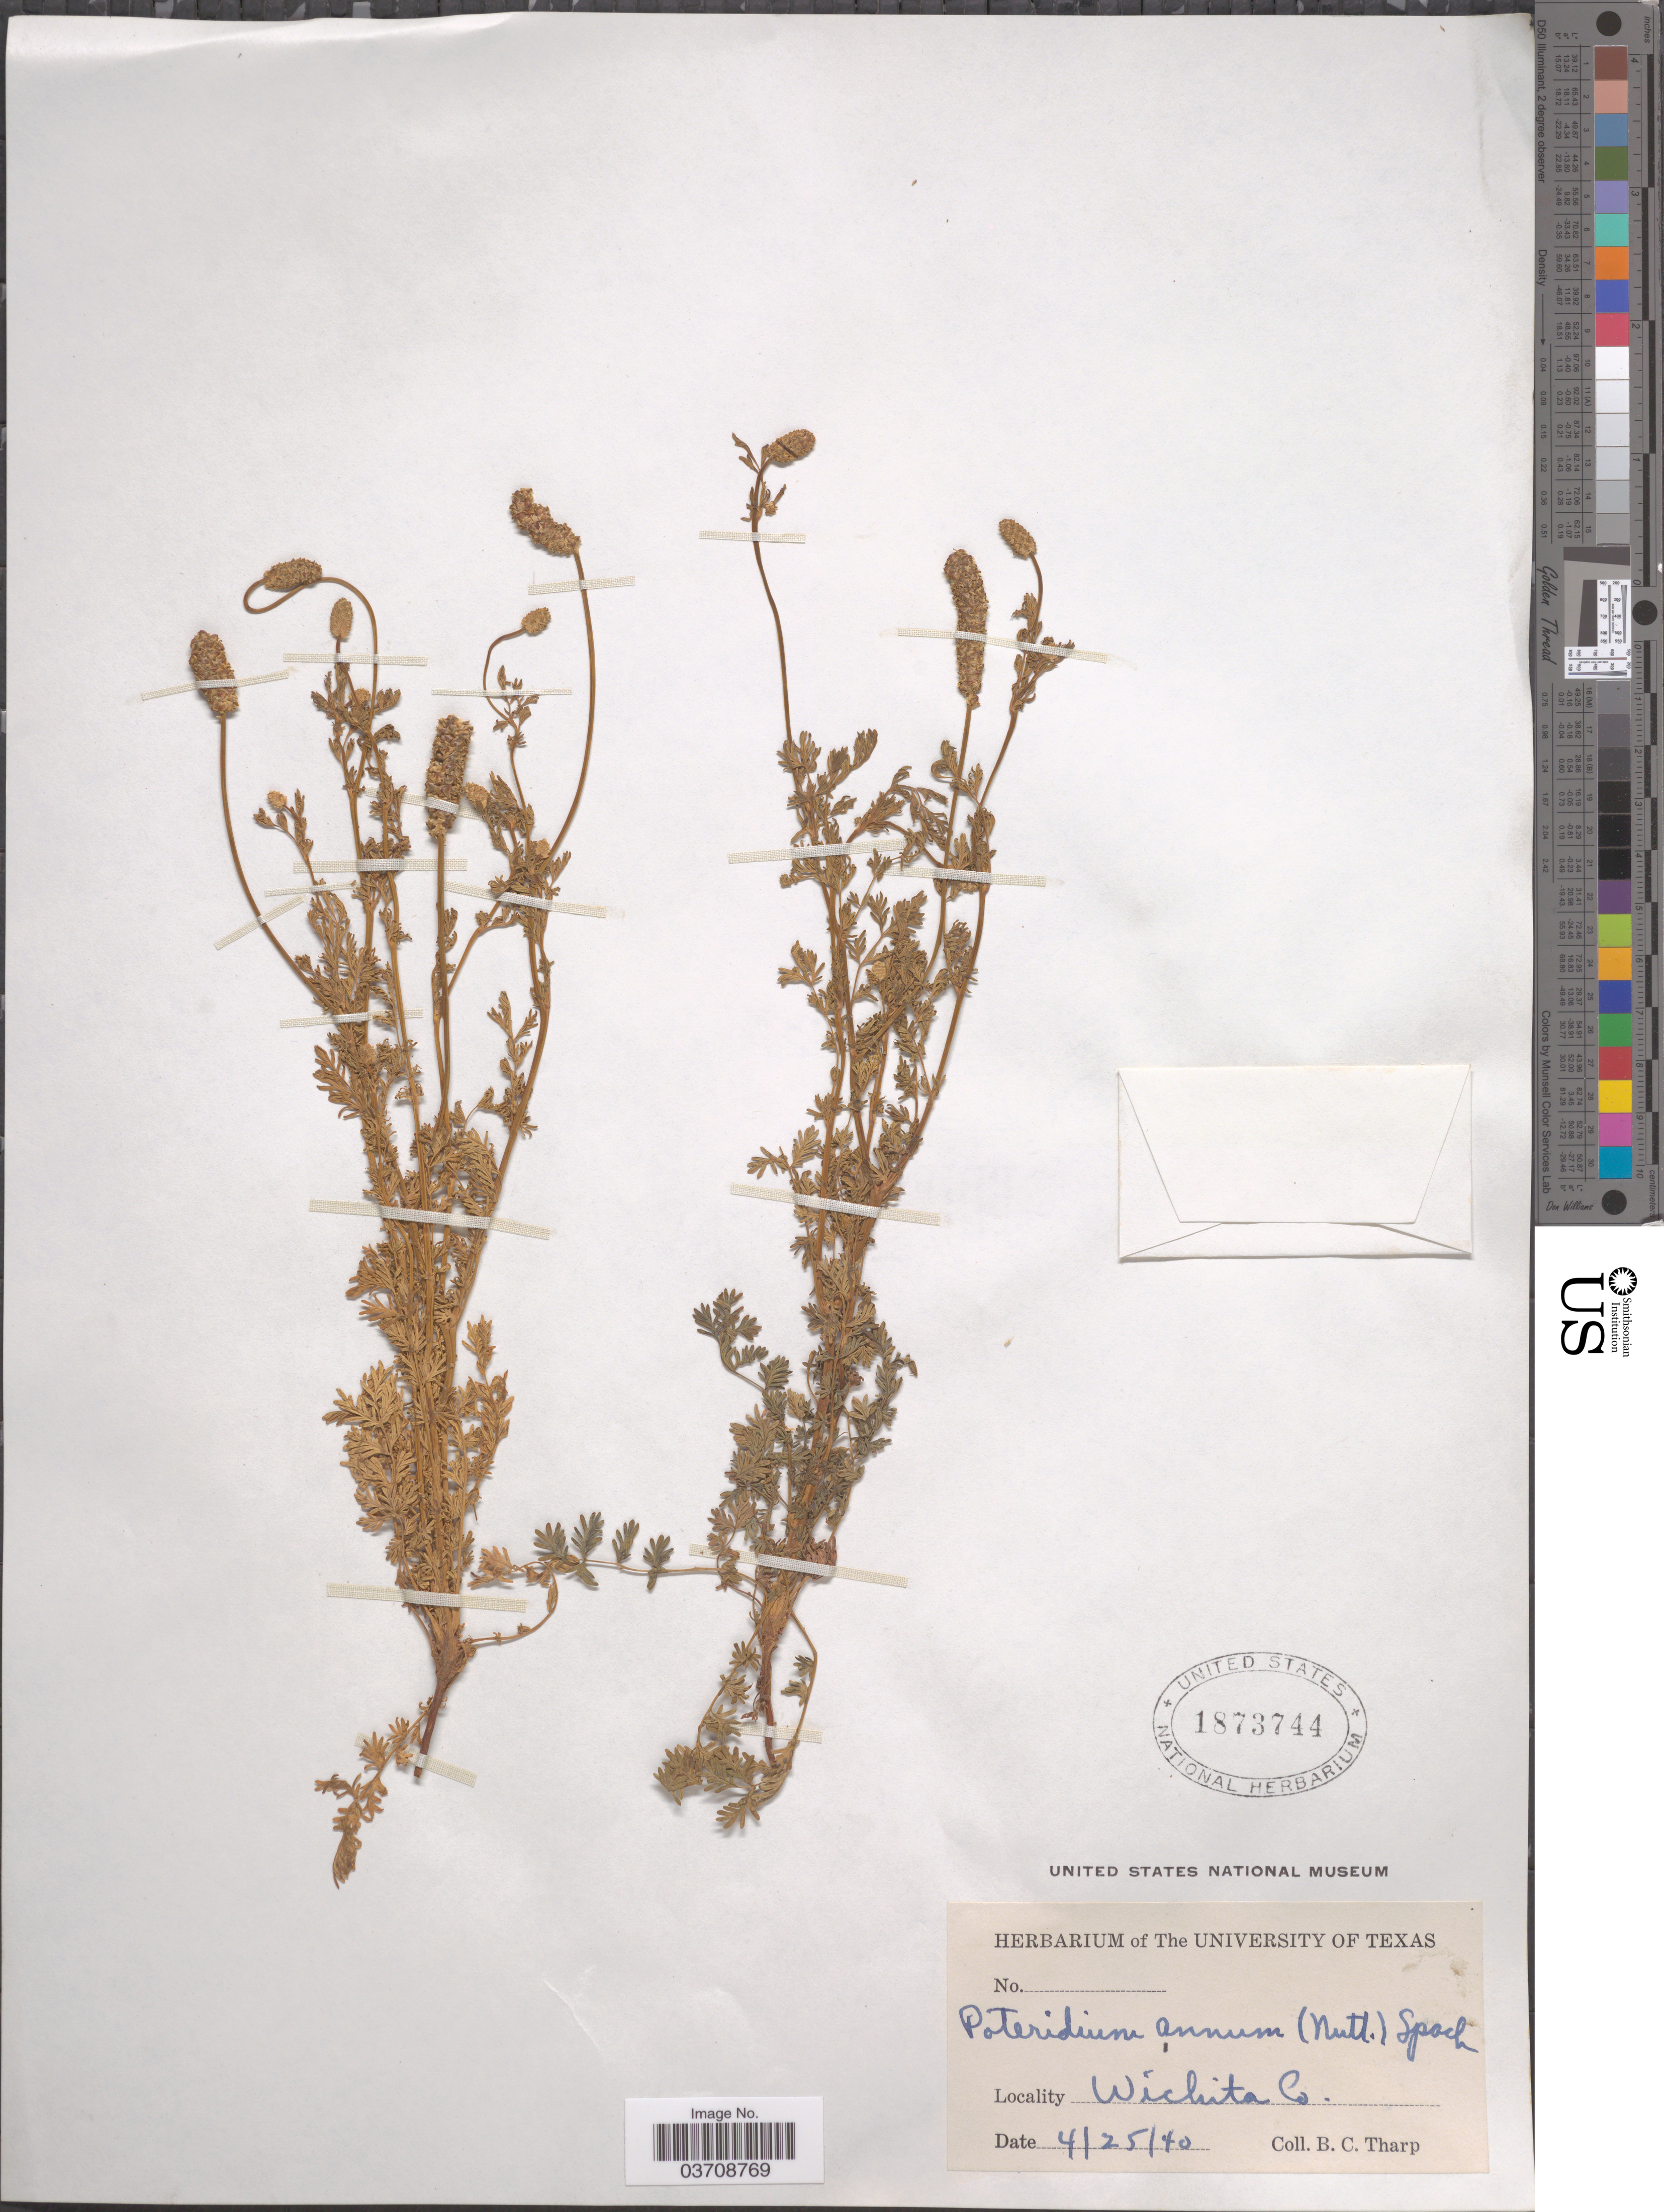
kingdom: Plantae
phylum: Tracheophyta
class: Magnoliopsida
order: Rosales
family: Rosaceae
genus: Sanguisorba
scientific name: Sanguisorba annua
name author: (Nutt. ex Hook.) Torr. & A. Gray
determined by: Strong, Mark T., (BOT), Smithsonian Institution - National Museum of Natural History (UNITED STATES)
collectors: B. C. Tharp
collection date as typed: Transcribed d/m/y: 25/4/40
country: United States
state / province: Texas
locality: Wichita Co.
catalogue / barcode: US 1873744